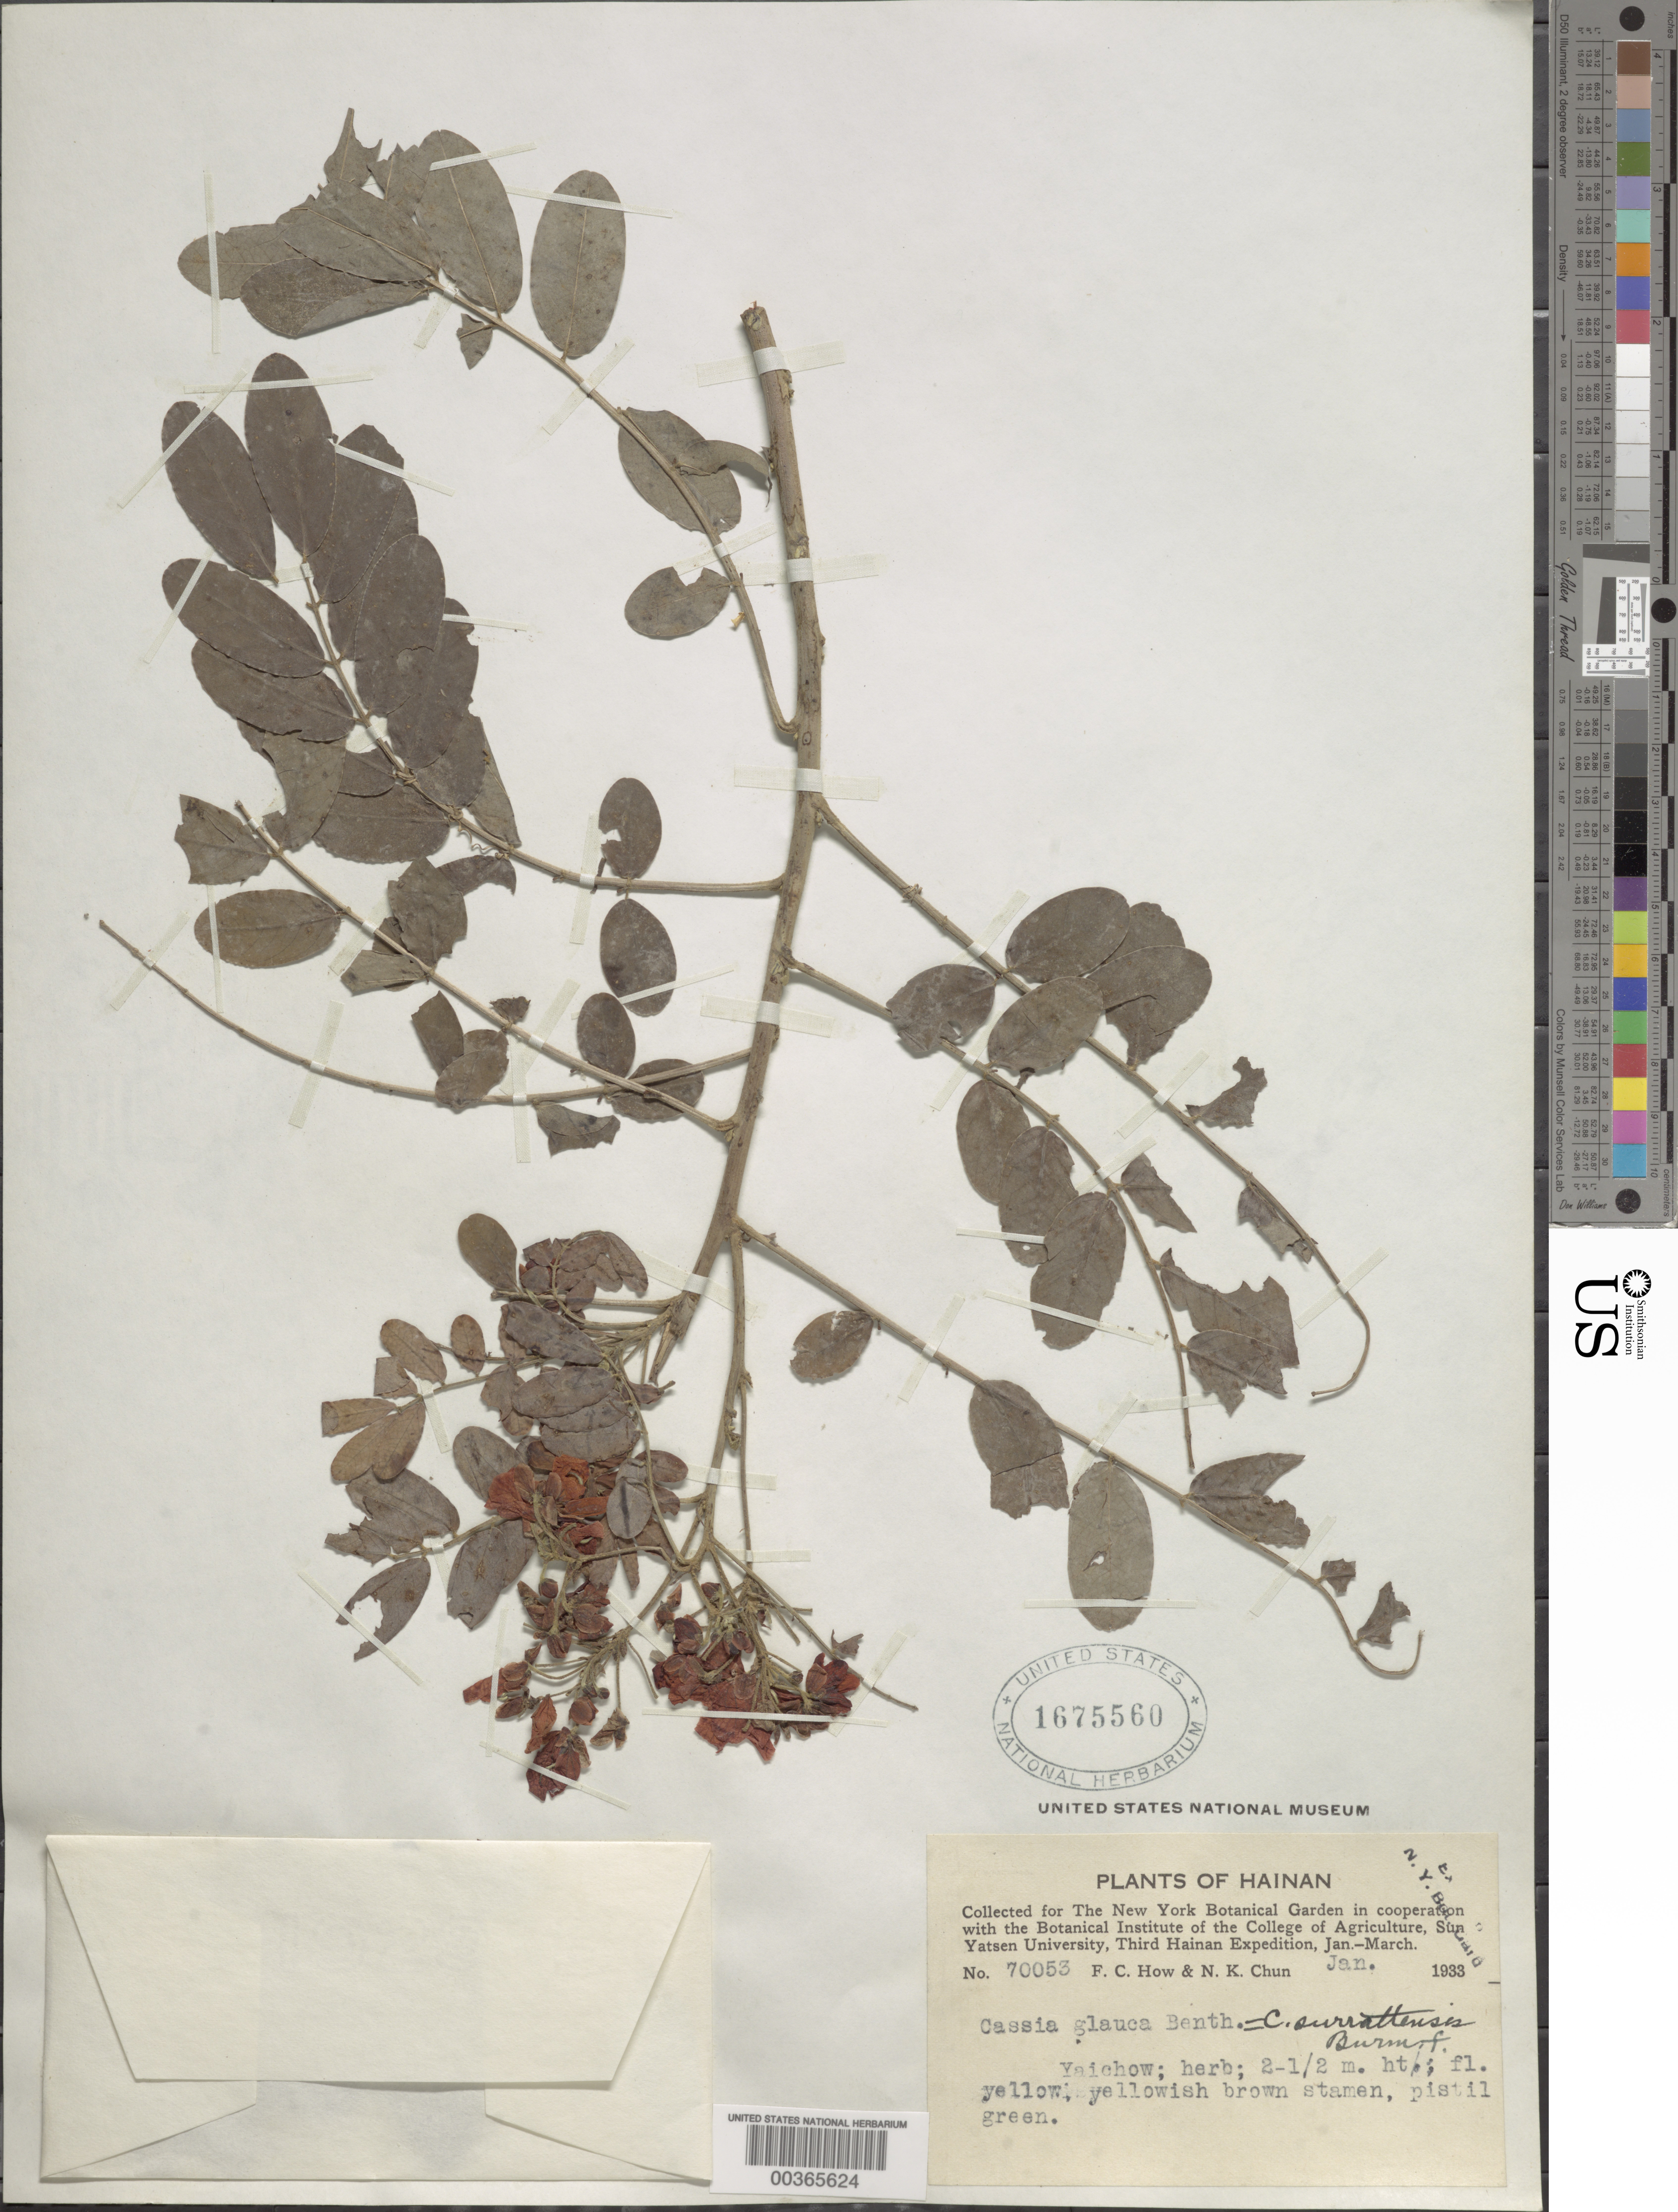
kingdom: Plantae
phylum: Tracheophyta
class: Magnoliopsida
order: Fabales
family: Fabaceae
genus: Senna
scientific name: Senna surattensis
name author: (Burm. f.) H.S. Irwin & Barneby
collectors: F. How & N. K. Chun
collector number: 70053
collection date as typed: Jan 1933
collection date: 1933-01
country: China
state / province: Hainan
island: Hainan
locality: Yaichow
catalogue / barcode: US 1675560